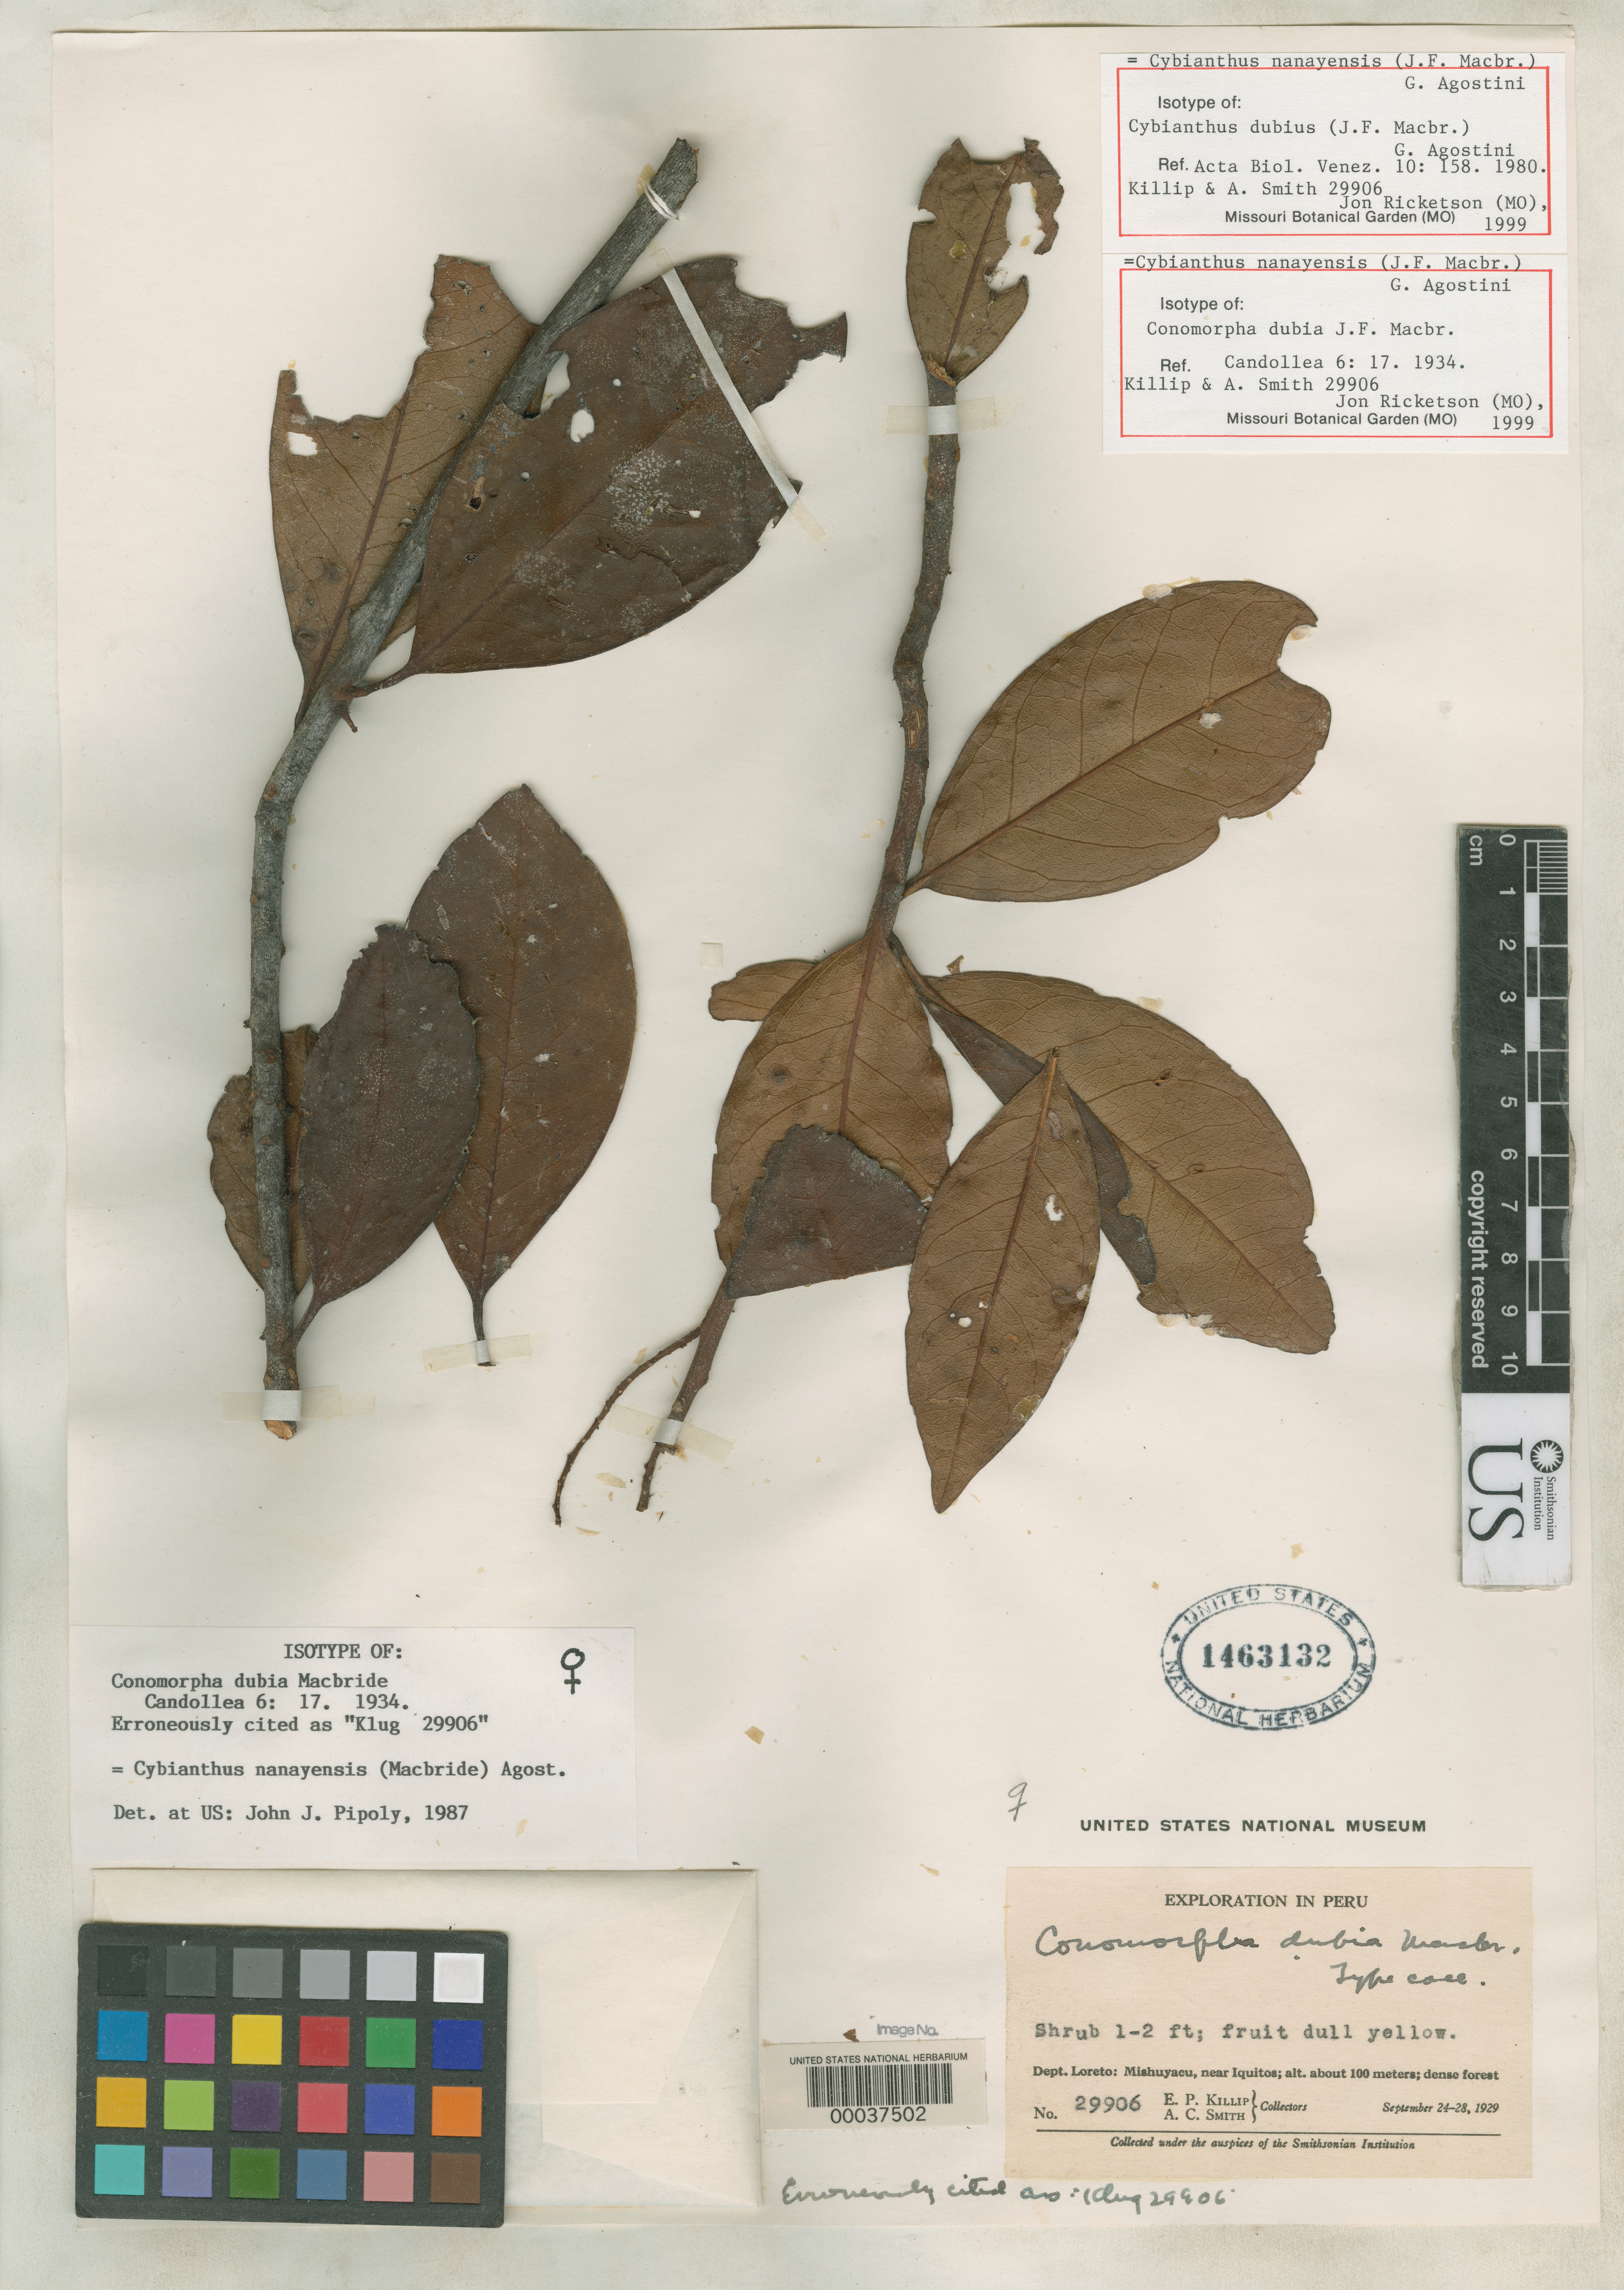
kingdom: Plantae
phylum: Tracheophyta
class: Magnoliopsida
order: Ericales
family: Primulaceae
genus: Conomorpha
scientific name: Conomorpha dubia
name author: J.F. Macbr.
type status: Isotype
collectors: E. P. Killip & A. C. Smith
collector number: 29906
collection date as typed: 24 Sep 1929 to 28 Sep 1929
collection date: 1929-09-24/1929-09-28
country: Peru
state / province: Loreto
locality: Mishuyacu, near Iquitos.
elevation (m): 100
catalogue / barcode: US 1463132